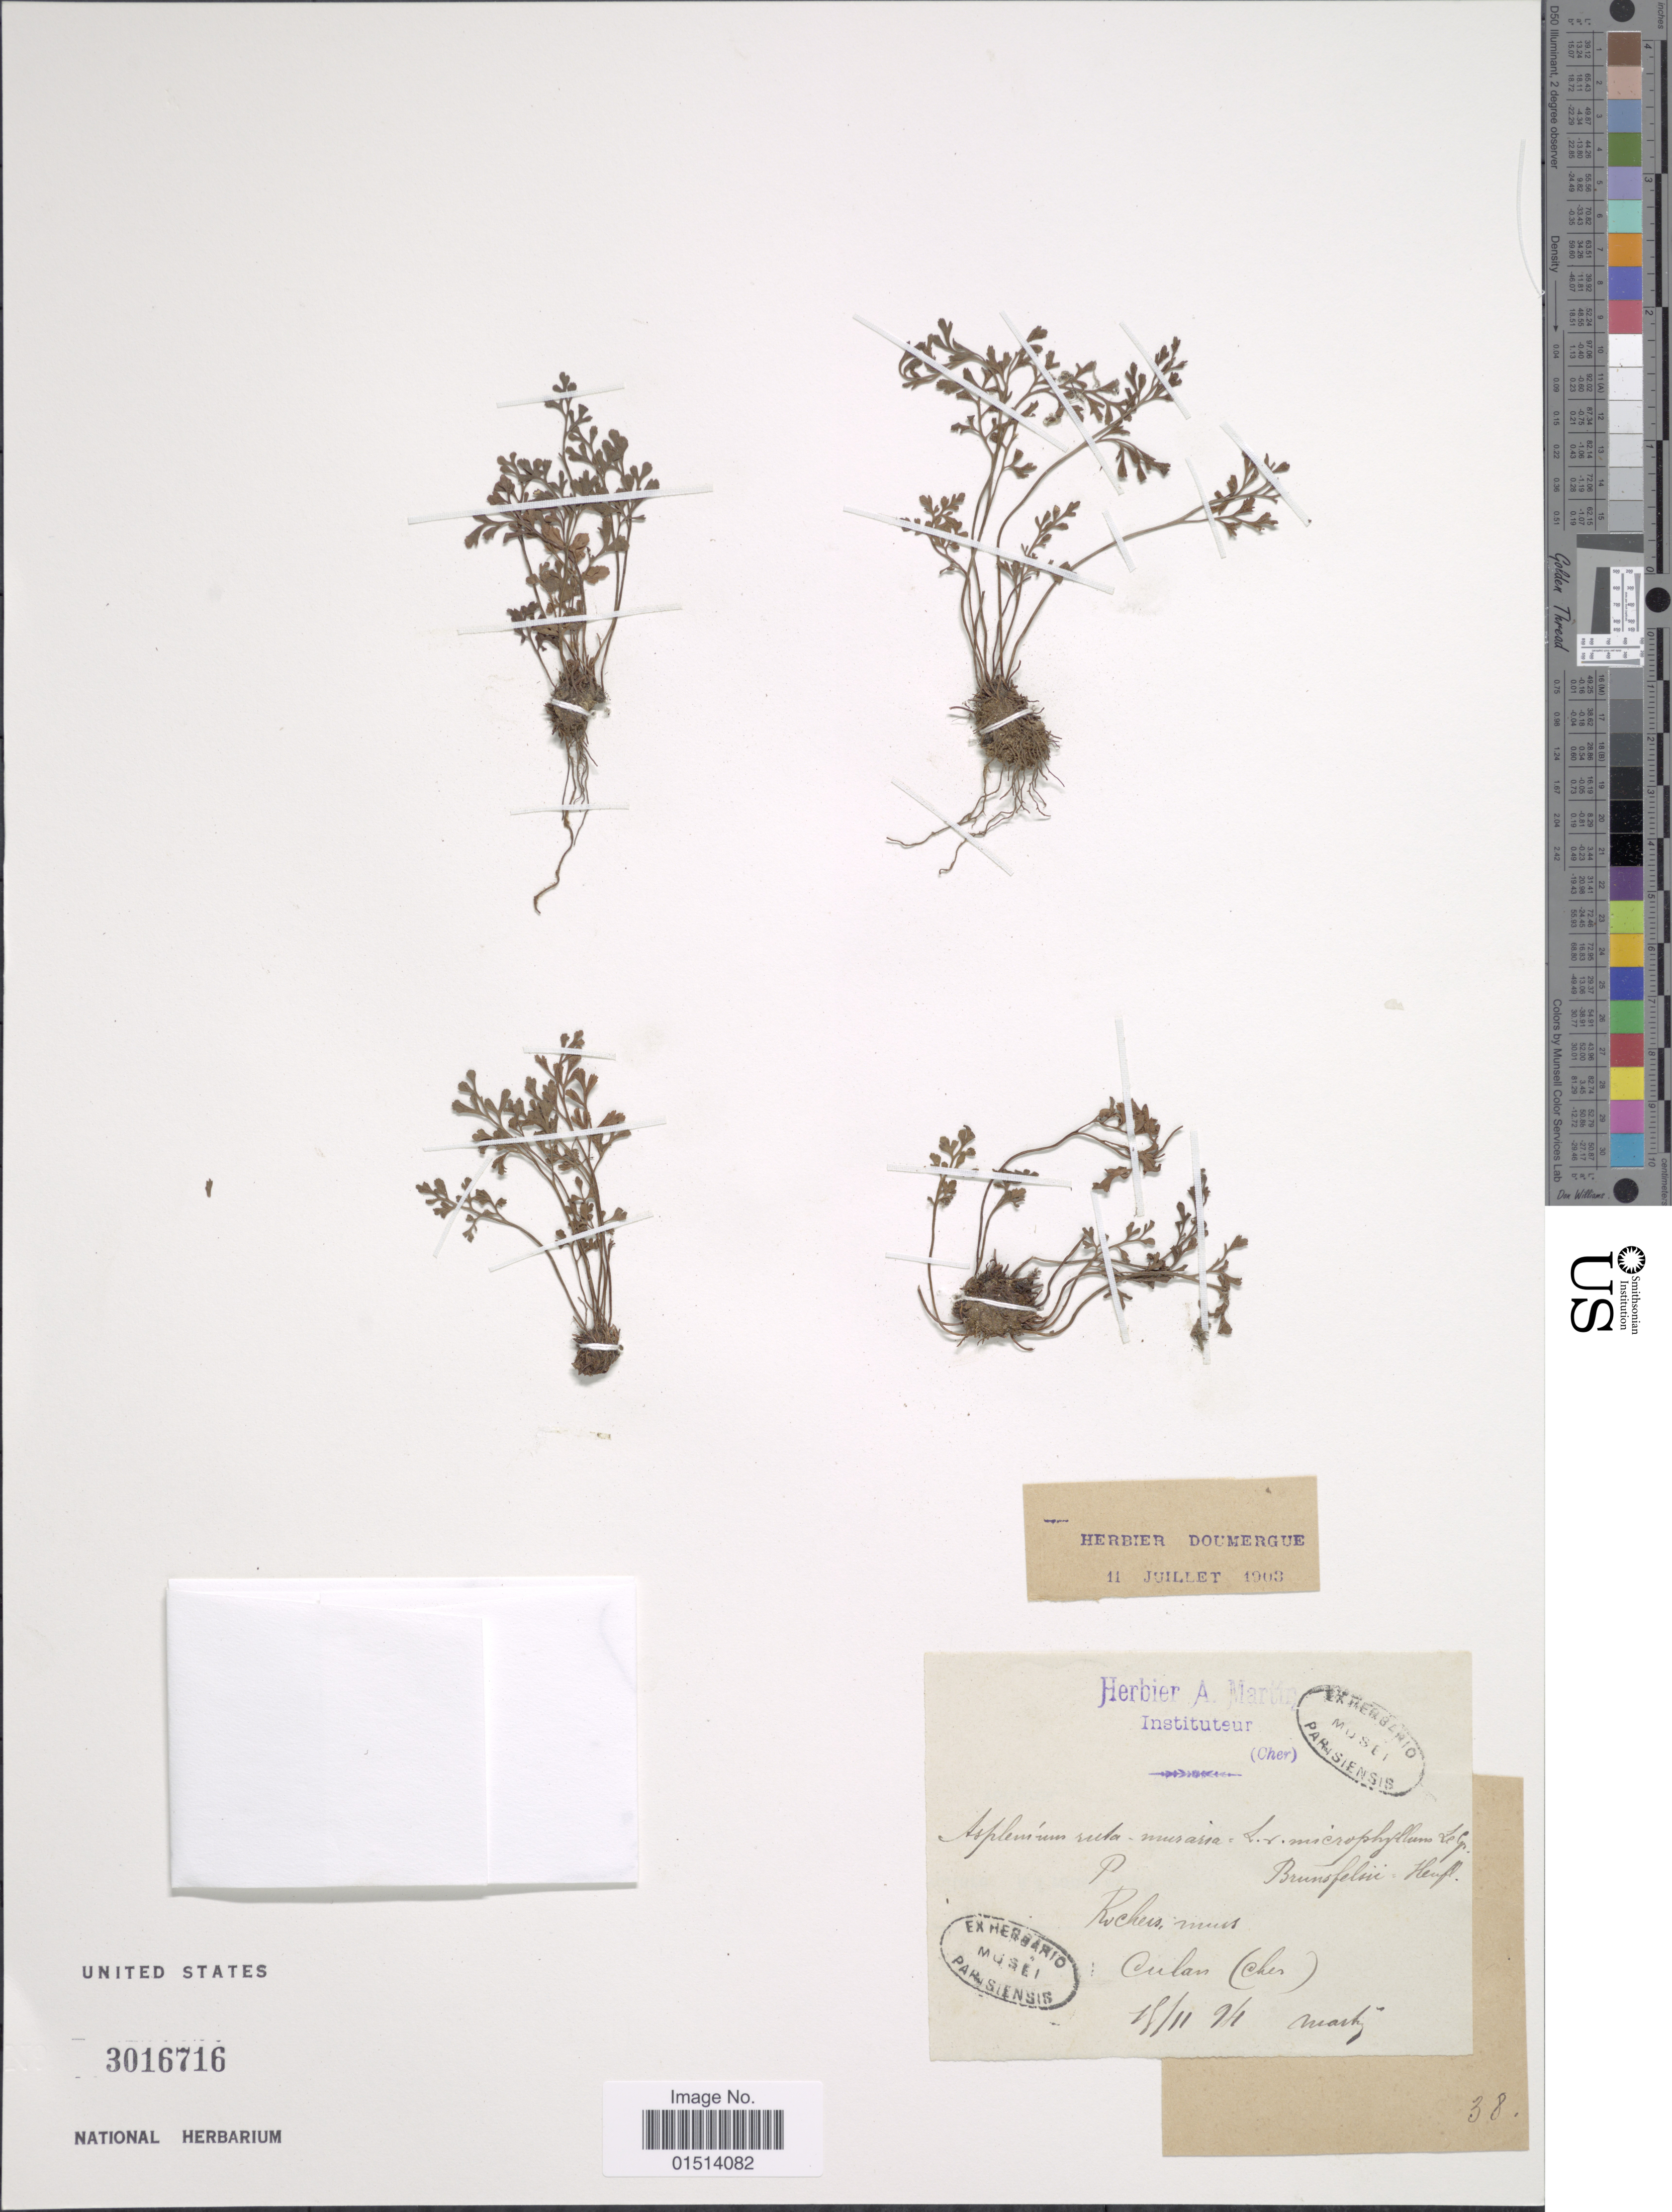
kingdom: Plantae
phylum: Tracheophyta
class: Polypodiopsida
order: Polypodiales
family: Aspleniaceae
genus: Asplenium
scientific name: Asplenium ruta-muraria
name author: L.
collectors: A. Martin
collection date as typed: Transcribed d/m/y: 18/11/74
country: France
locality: Culan, Cher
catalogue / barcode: US 3016716